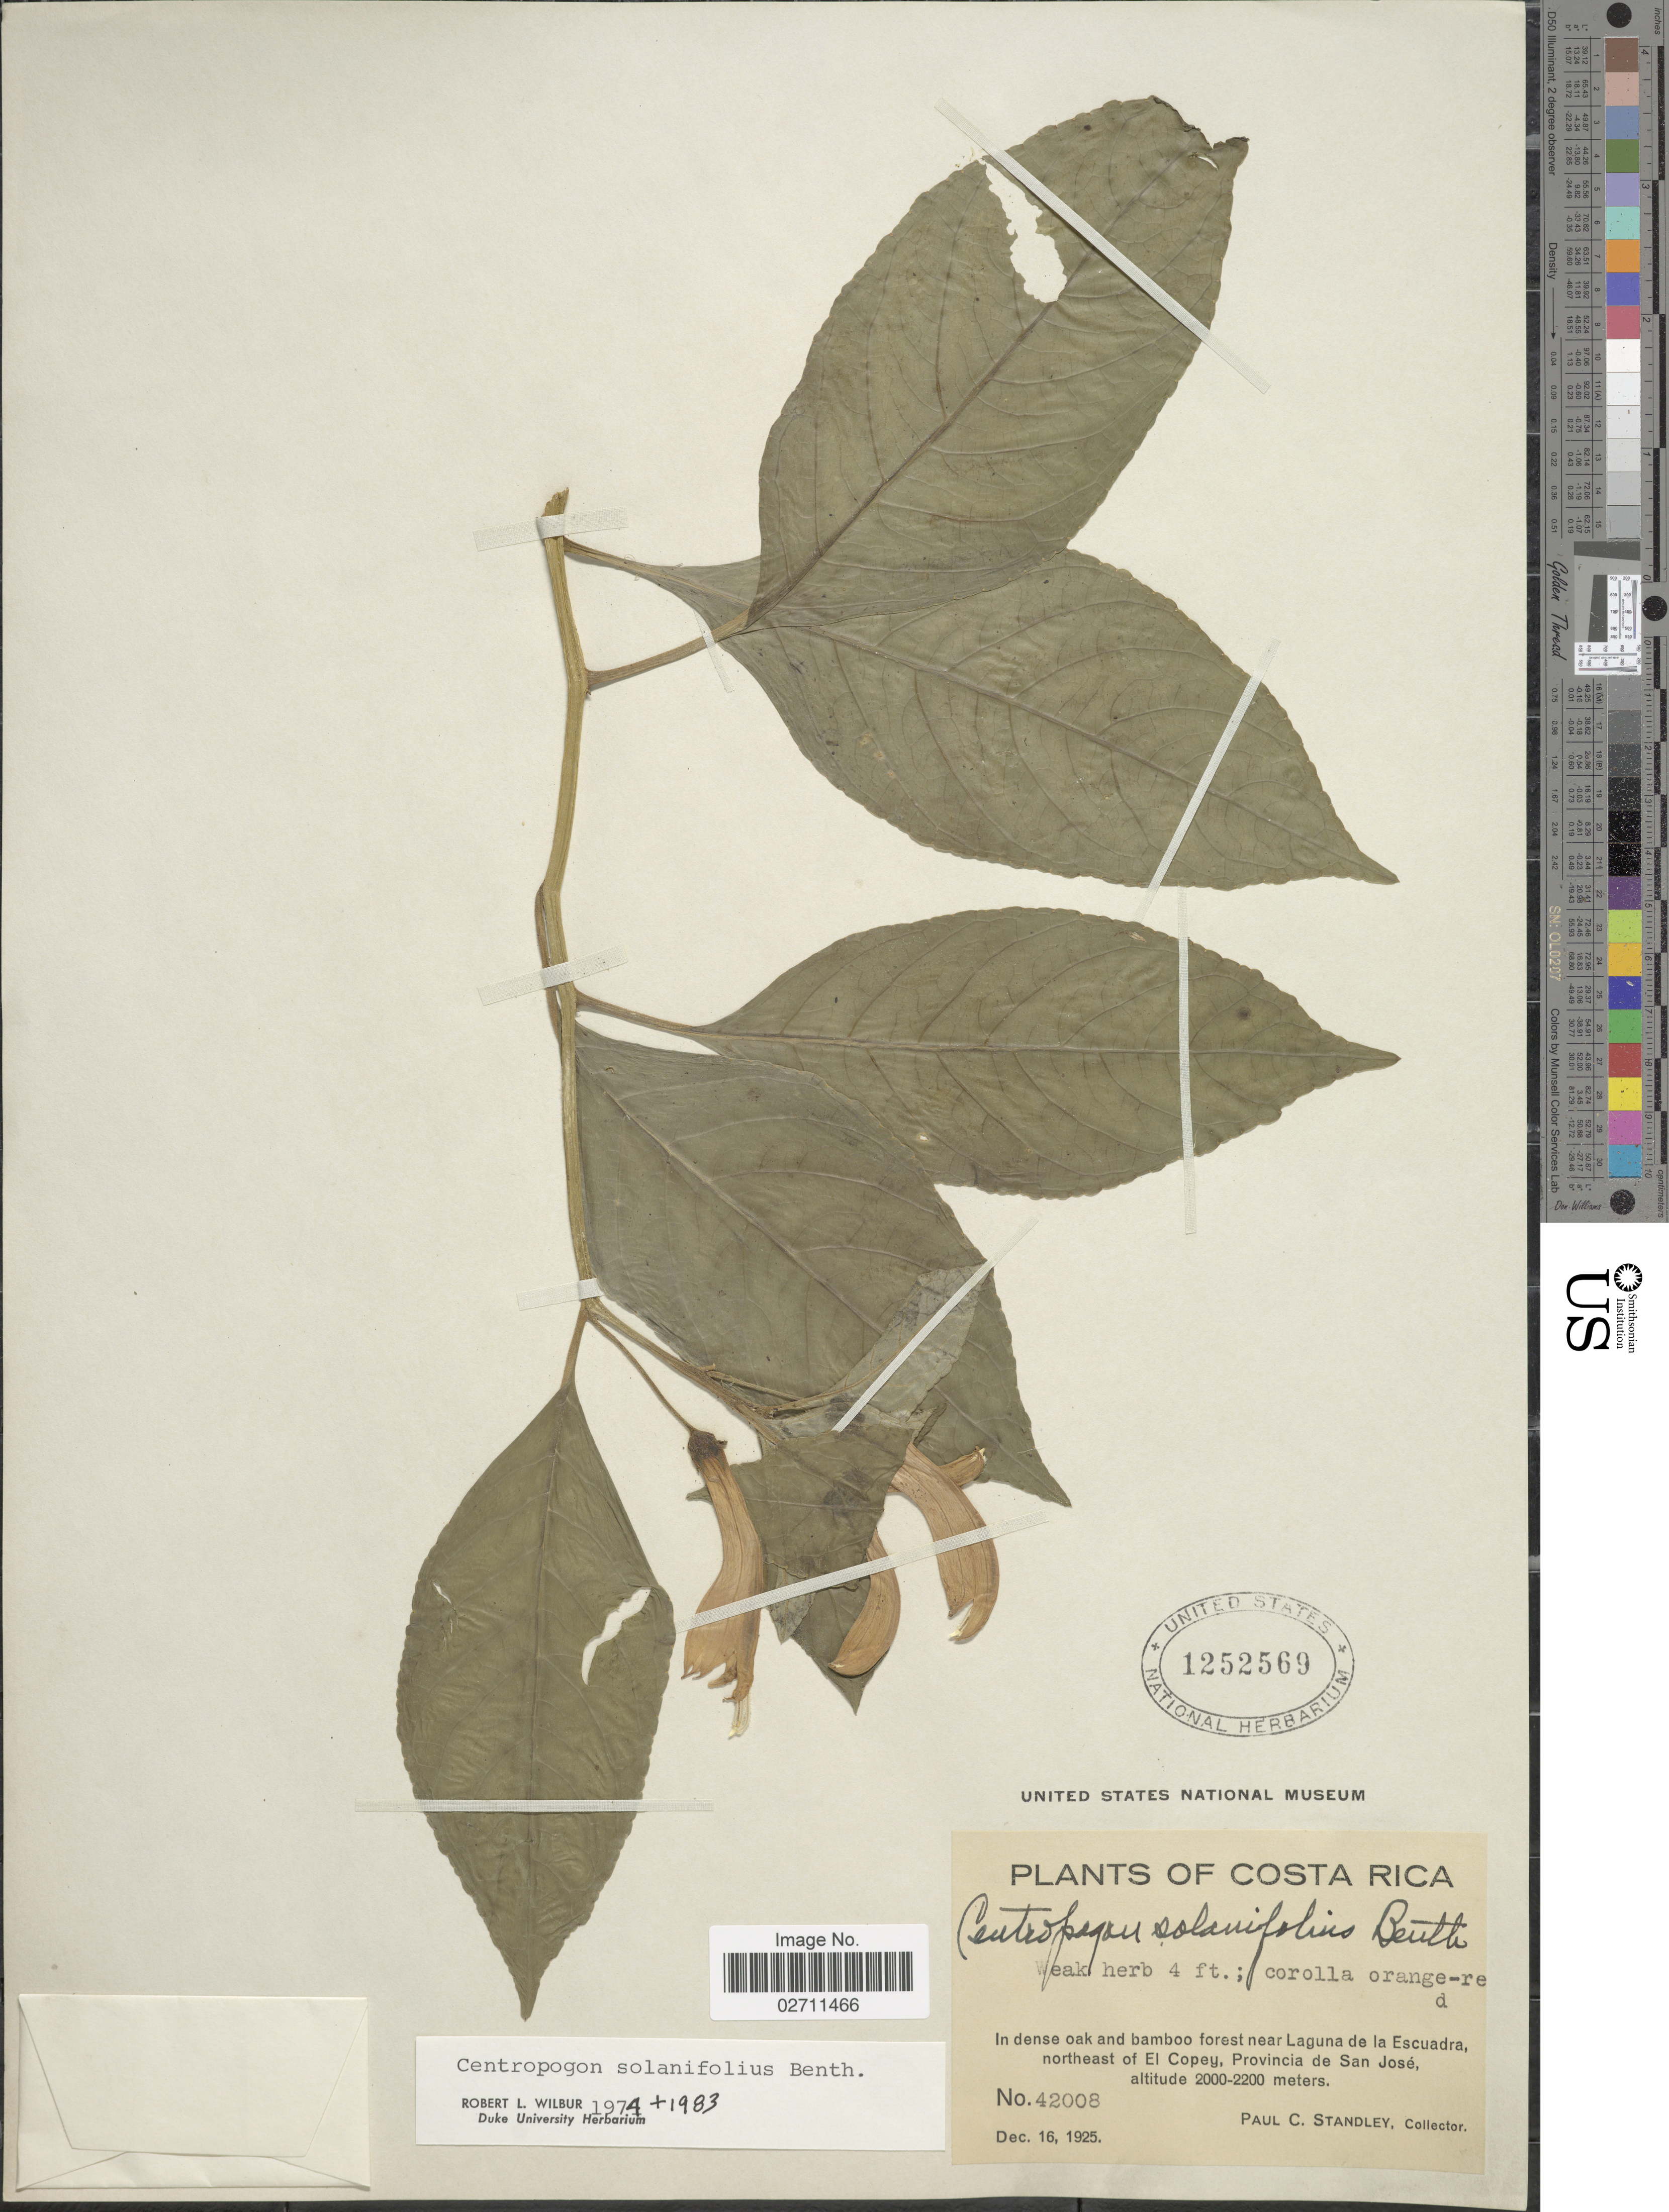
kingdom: Plantae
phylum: Tracheophyta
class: Magnoliopsida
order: Asterales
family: Campanulaceae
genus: Centropogon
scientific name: Centropogon solanifolius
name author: Benth.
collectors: P. C. Standley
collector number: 42008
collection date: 1925-12-16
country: Costa Rica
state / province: San José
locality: In dense oak and bamboo forest near Laguna de la Escuadra, northeast of El Copey.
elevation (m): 2000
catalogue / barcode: US 1252569